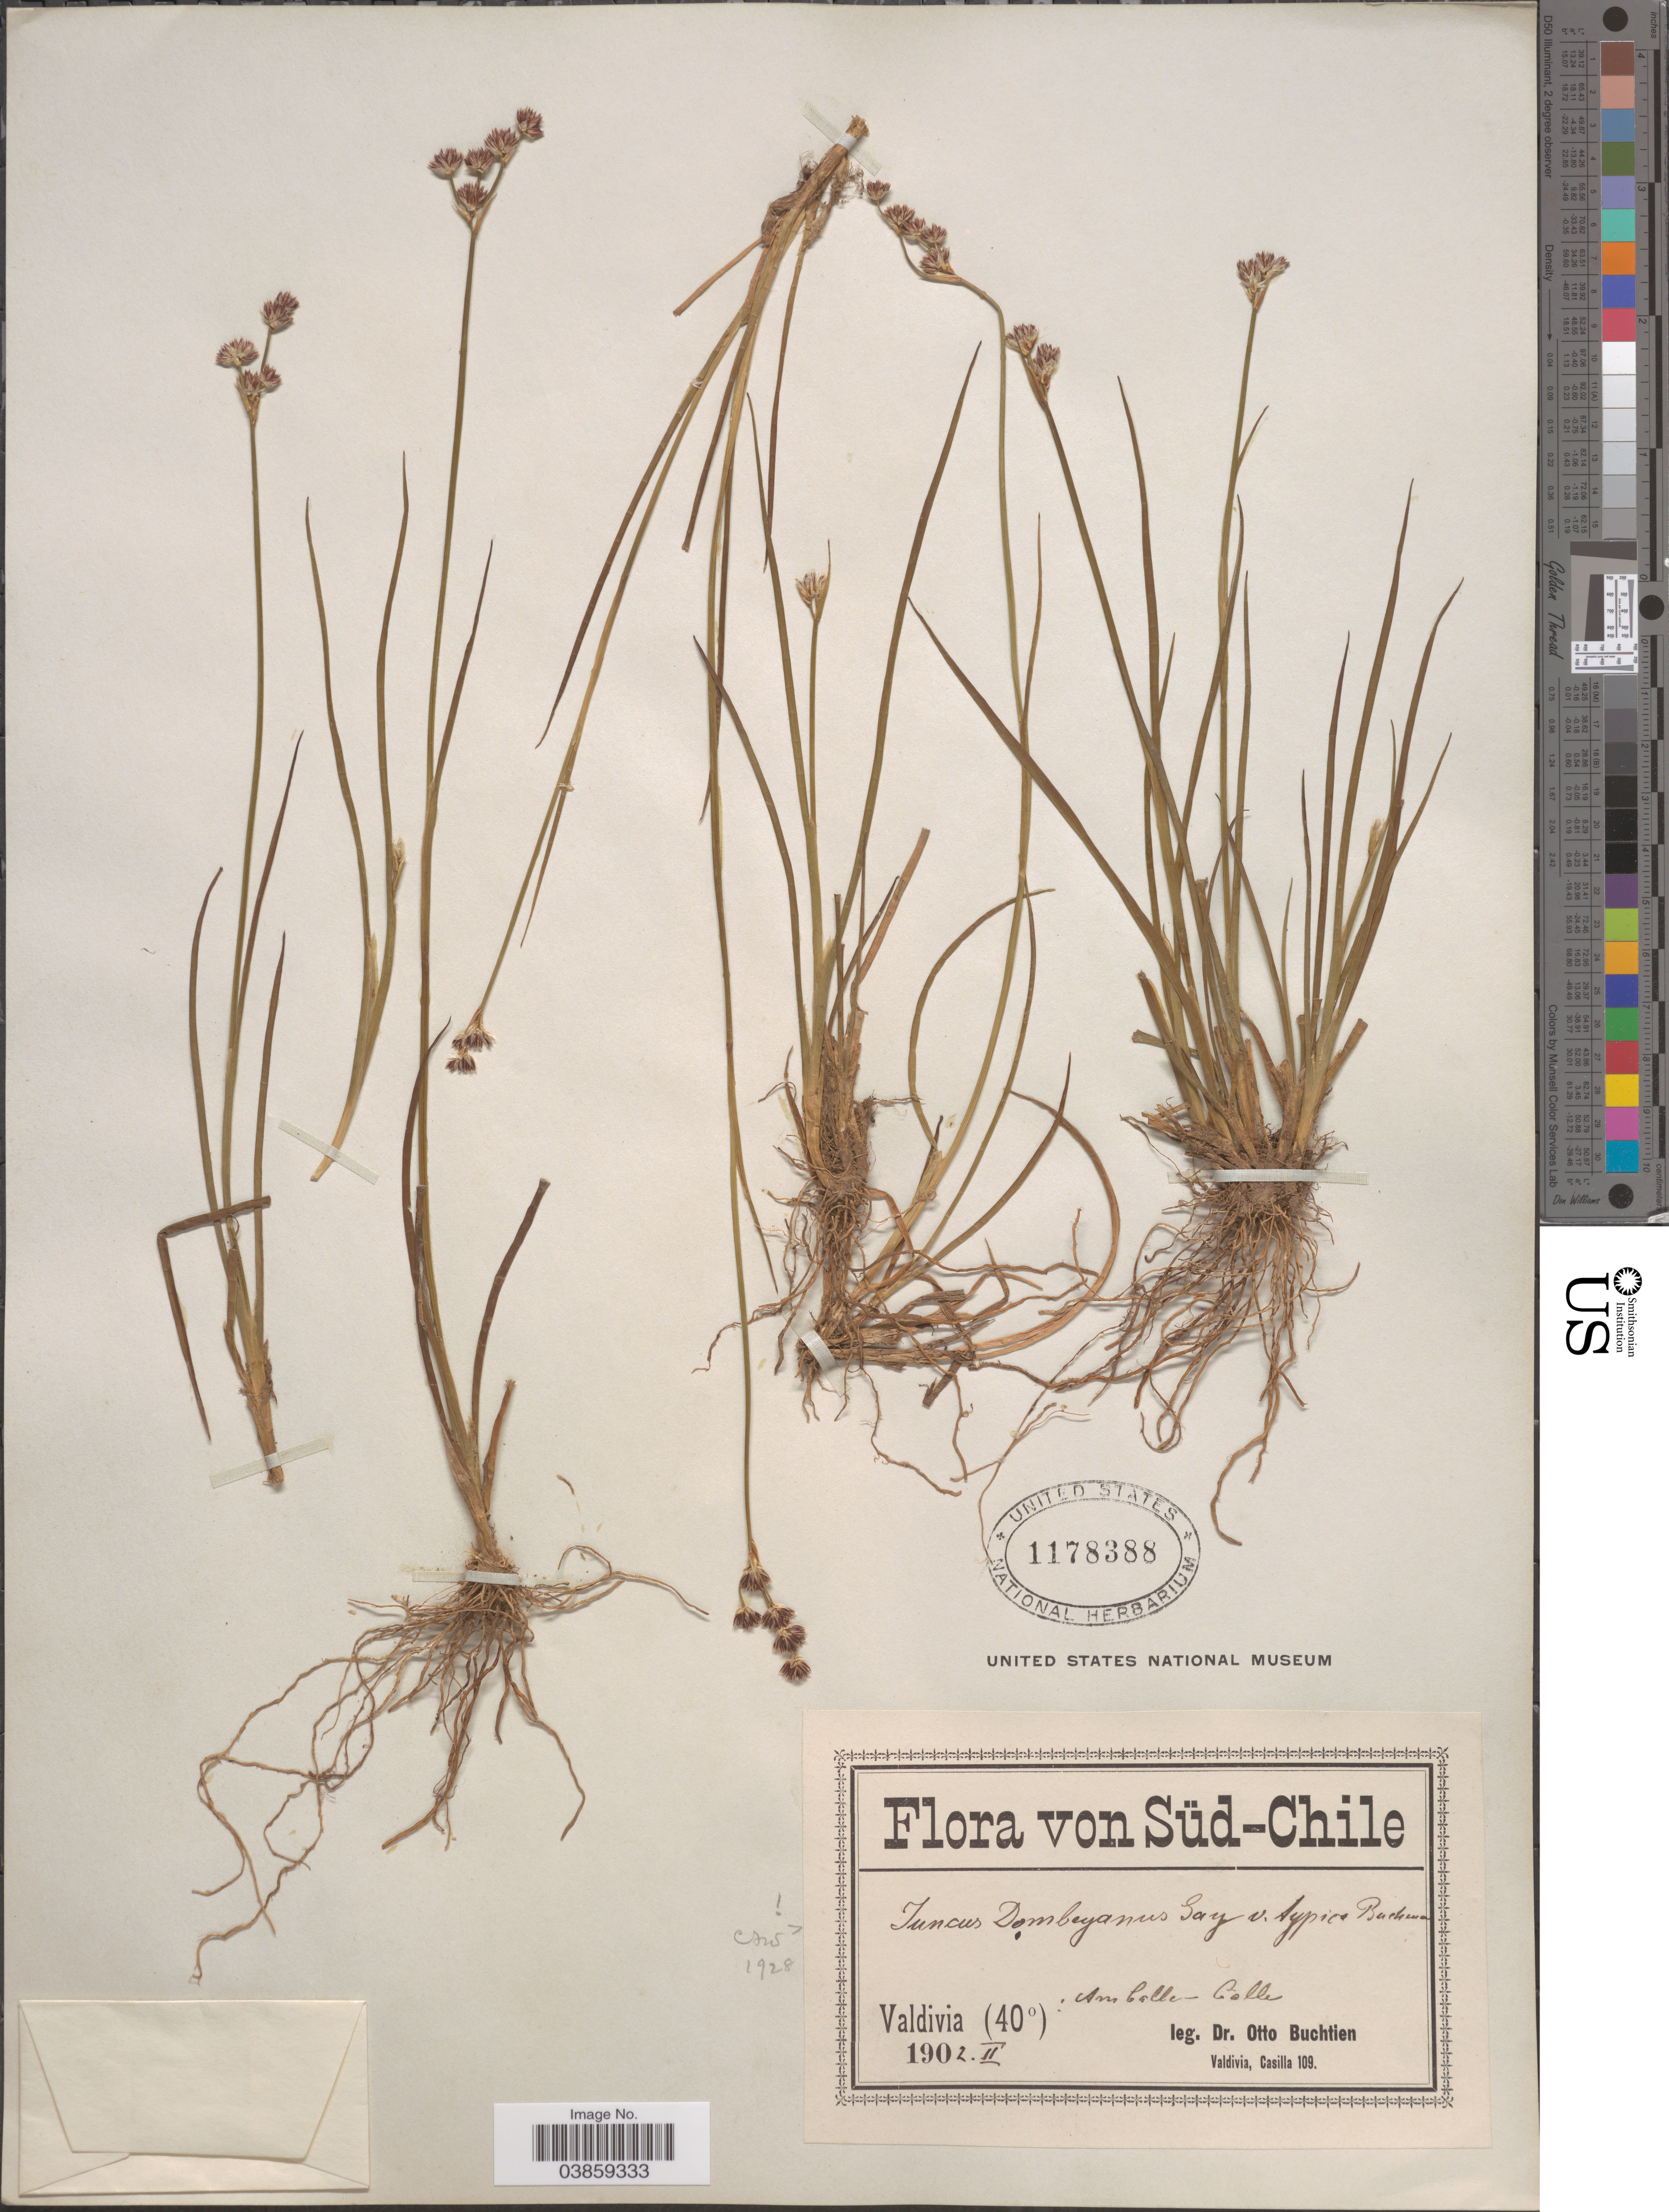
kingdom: Plantae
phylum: Tracheophyta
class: Liliopsida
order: Poales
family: Juncaceae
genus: Juncus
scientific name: Juncus dombeyanus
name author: J. Gay ex Laharpe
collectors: O. Buchtien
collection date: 1902-02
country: Chile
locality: Süd-Chile. Valdivia: Am Colle-Colle.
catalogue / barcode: US 1178388